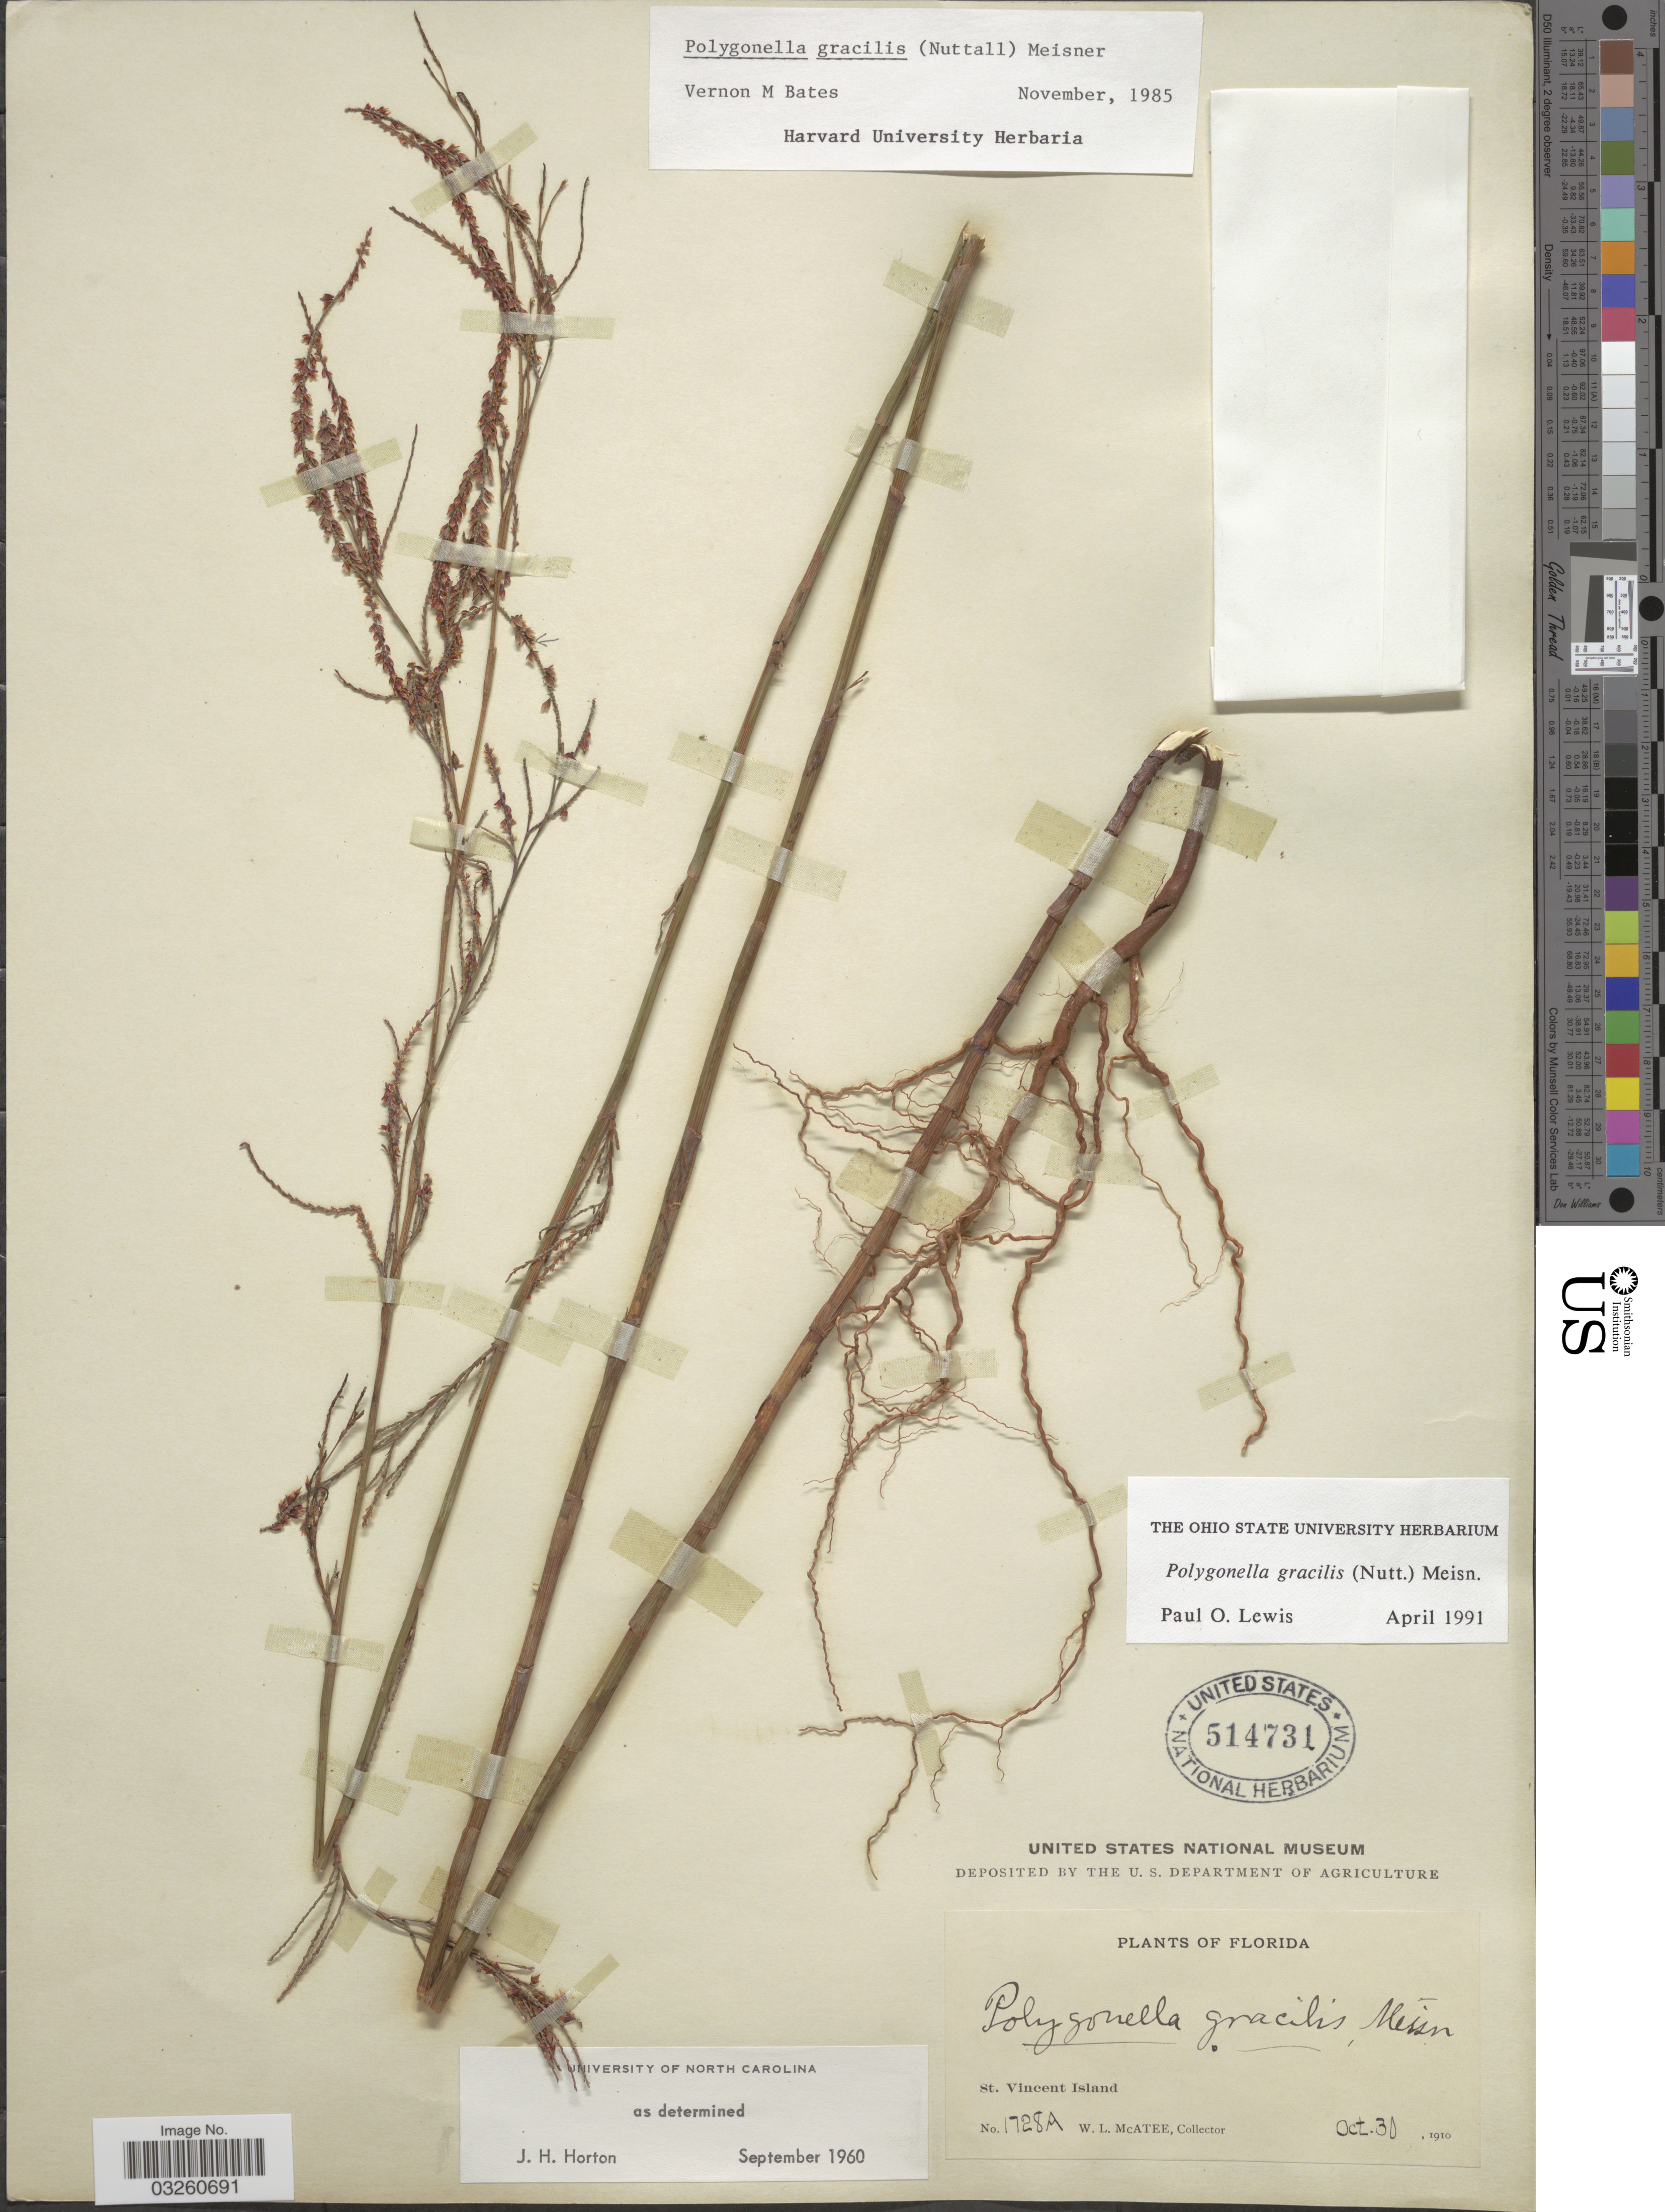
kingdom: Plantae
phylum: Tracheophyta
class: Magnoliopsida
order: Caryophyllales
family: Polygonaceae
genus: Polygonella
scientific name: Polygonella gracilis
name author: (Nutt.) Meisn.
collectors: W. McAtee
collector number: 1728A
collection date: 1910-10-30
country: United States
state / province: Florida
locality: St. Vincent Island.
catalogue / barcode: US 514731